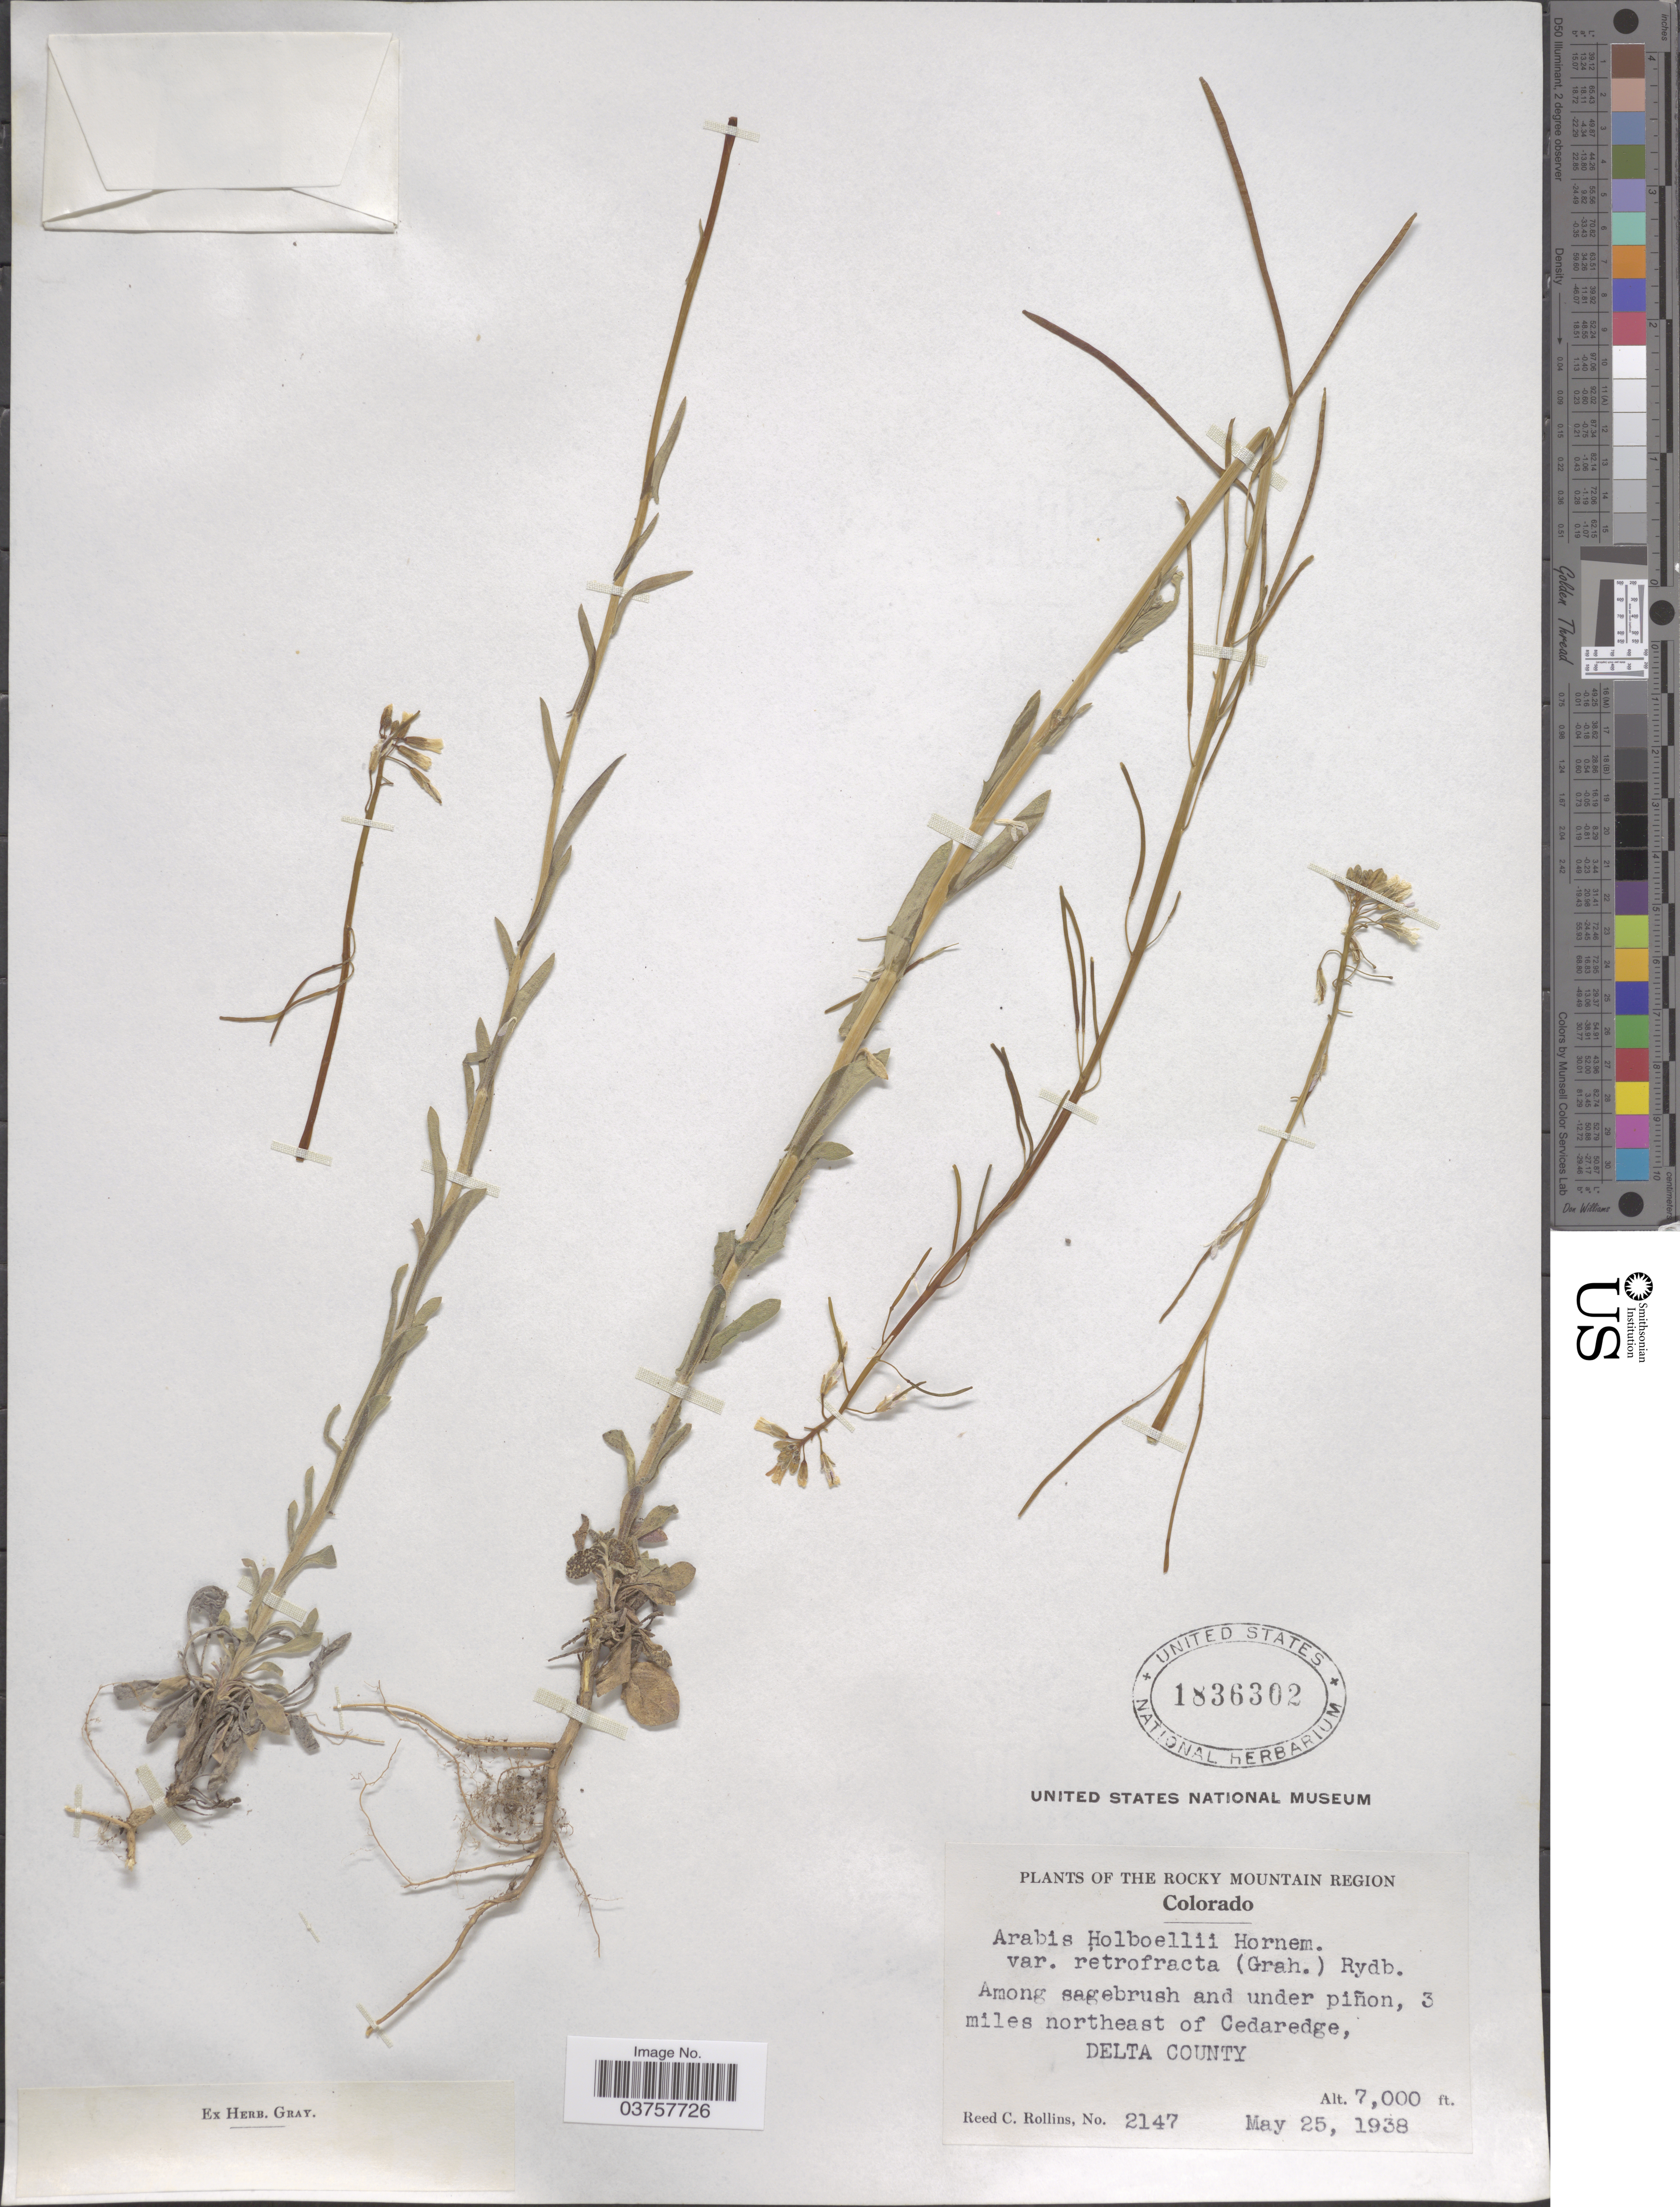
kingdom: Plantae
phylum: Tracheophyta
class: Magnoliopsida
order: Brassicales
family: Brassicaceae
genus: Arabis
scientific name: Arabis holboellii var. retrofracta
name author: Rydb.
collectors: R. C. Rollins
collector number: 2147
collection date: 1938-05-25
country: United States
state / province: Colorado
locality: The Rocky Mountain Region. 3 miles northeast of Cedaredge, Delta County.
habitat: among sagebrush and pinon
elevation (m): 2134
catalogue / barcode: US 1836302